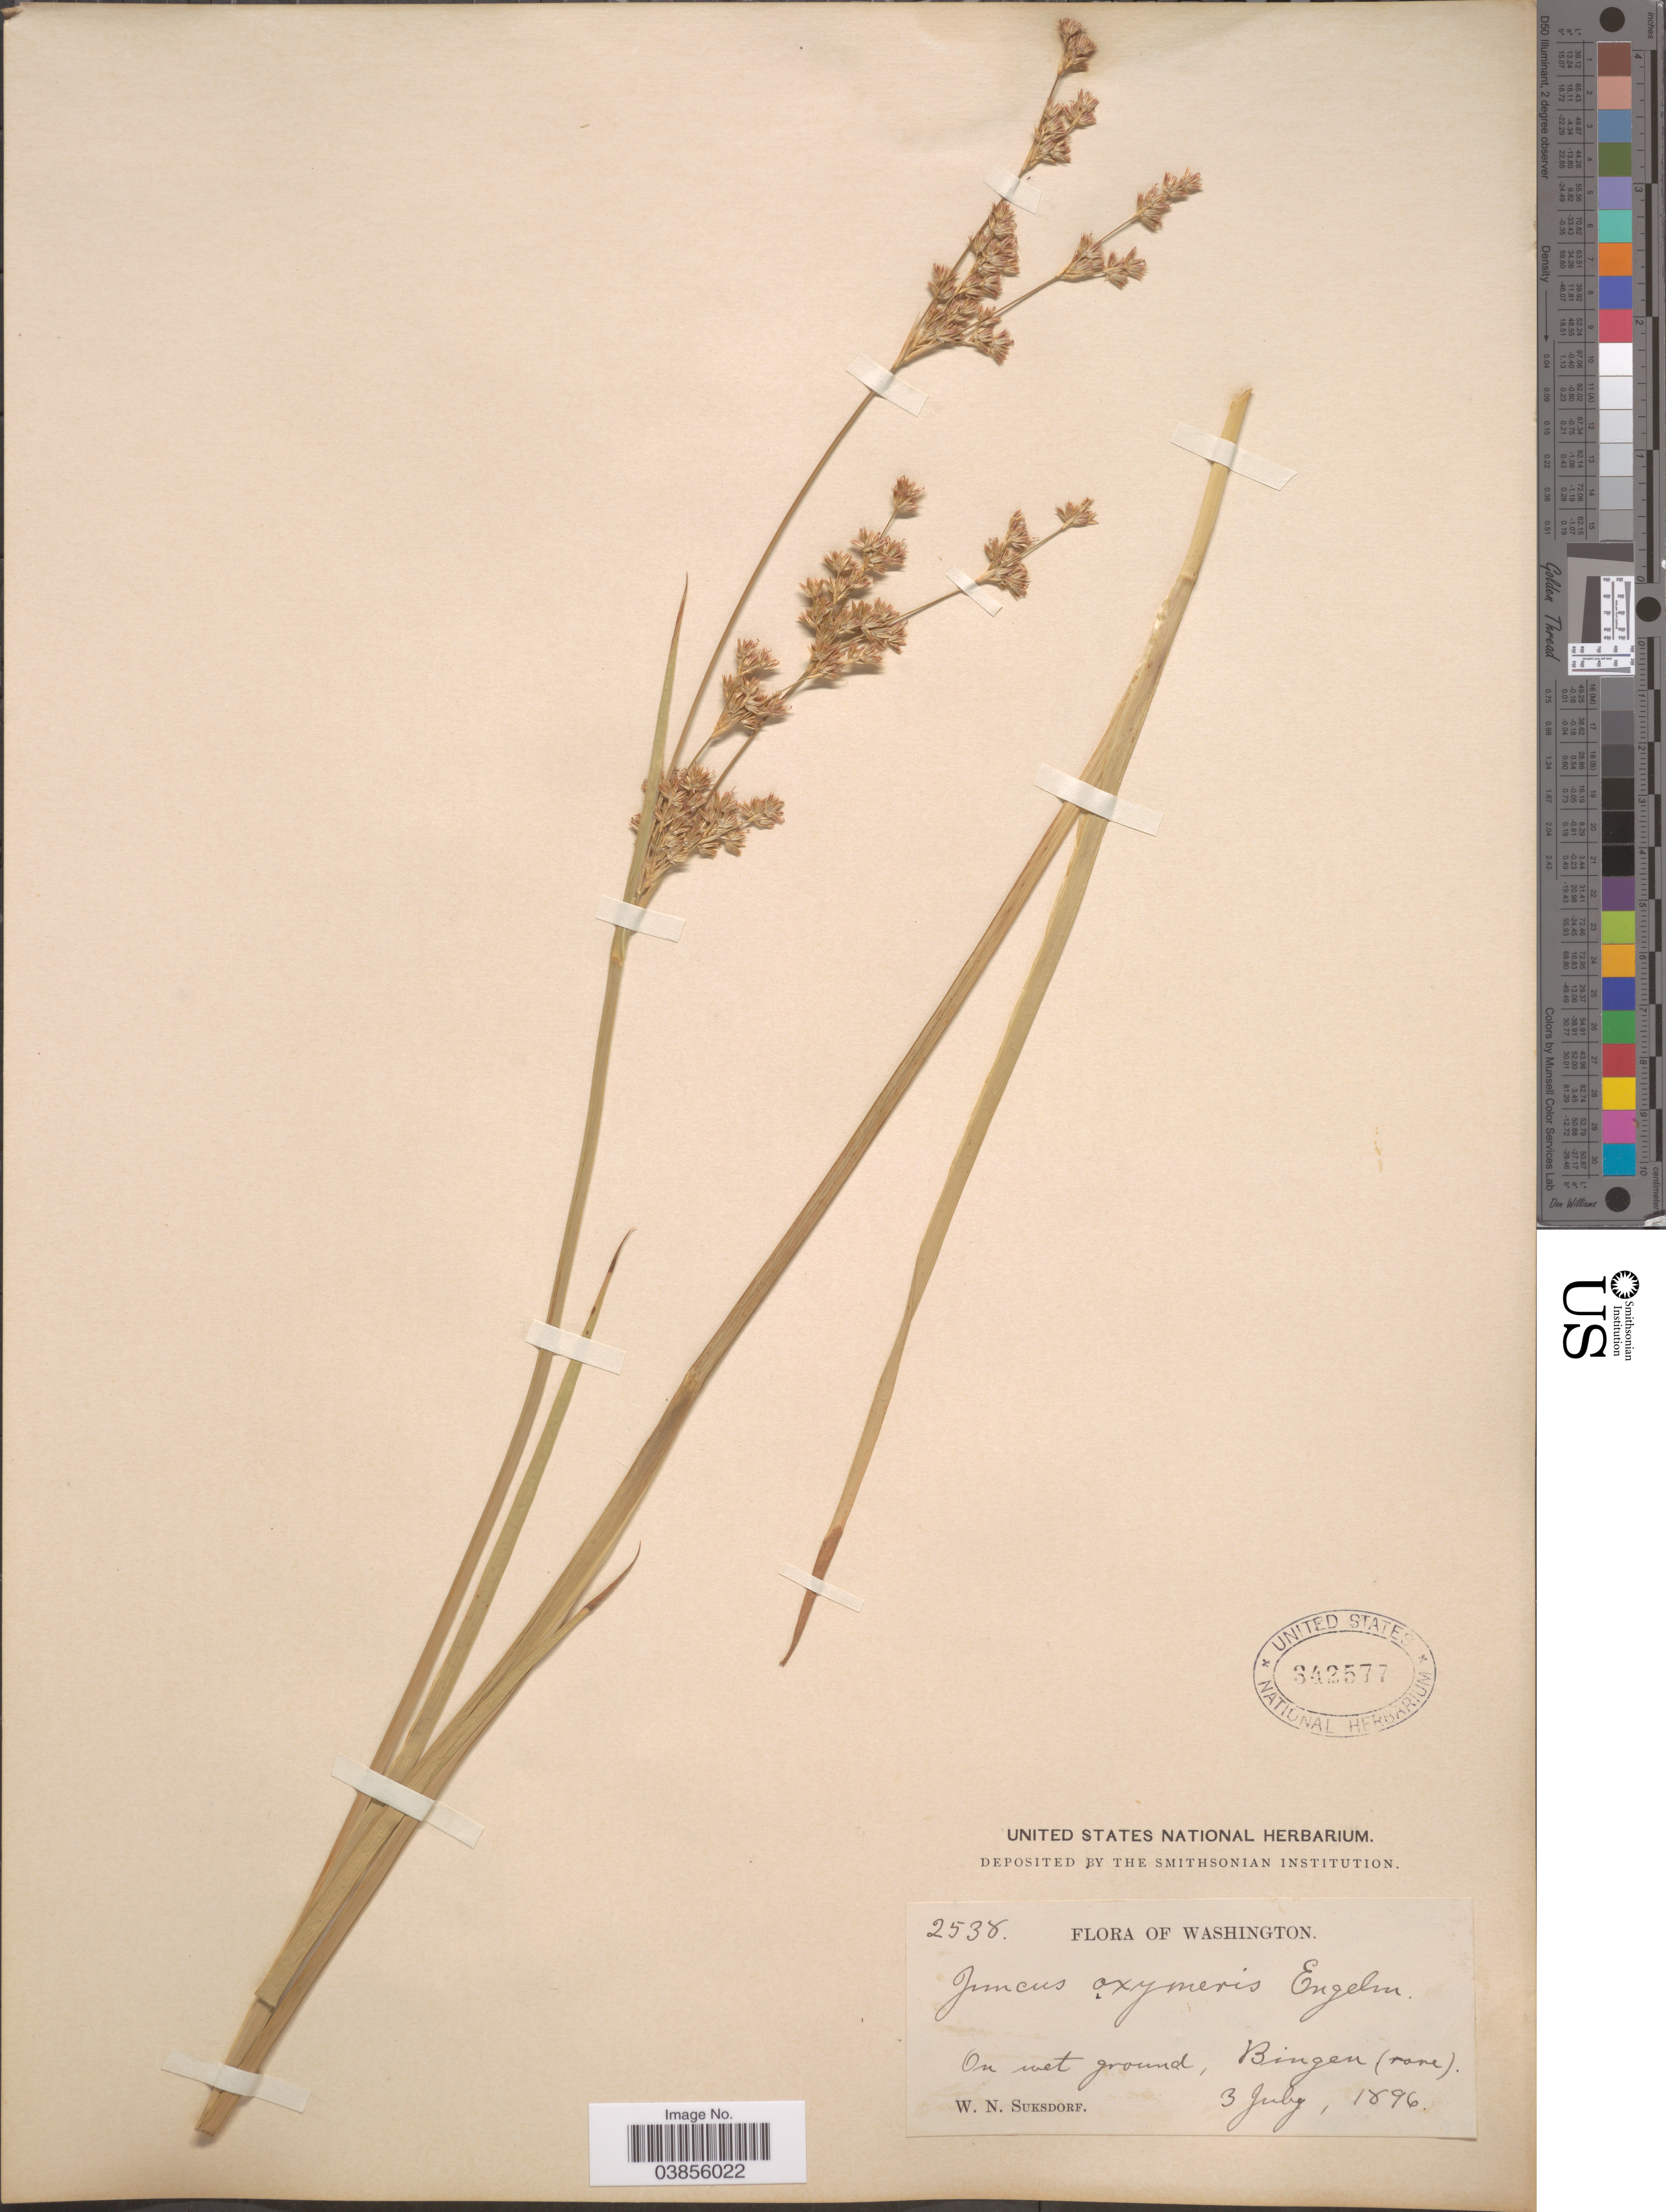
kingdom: Plantae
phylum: Tracheophyta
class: Liliopsida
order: Poales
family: Juncaceae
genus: Juncus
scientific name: Juncus oxymeris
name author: Engelm.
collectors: W. N. Suksdorf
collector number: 2538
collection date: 1896-07-03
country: United States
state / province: Washington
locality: Bingen.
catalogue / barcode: US 342577